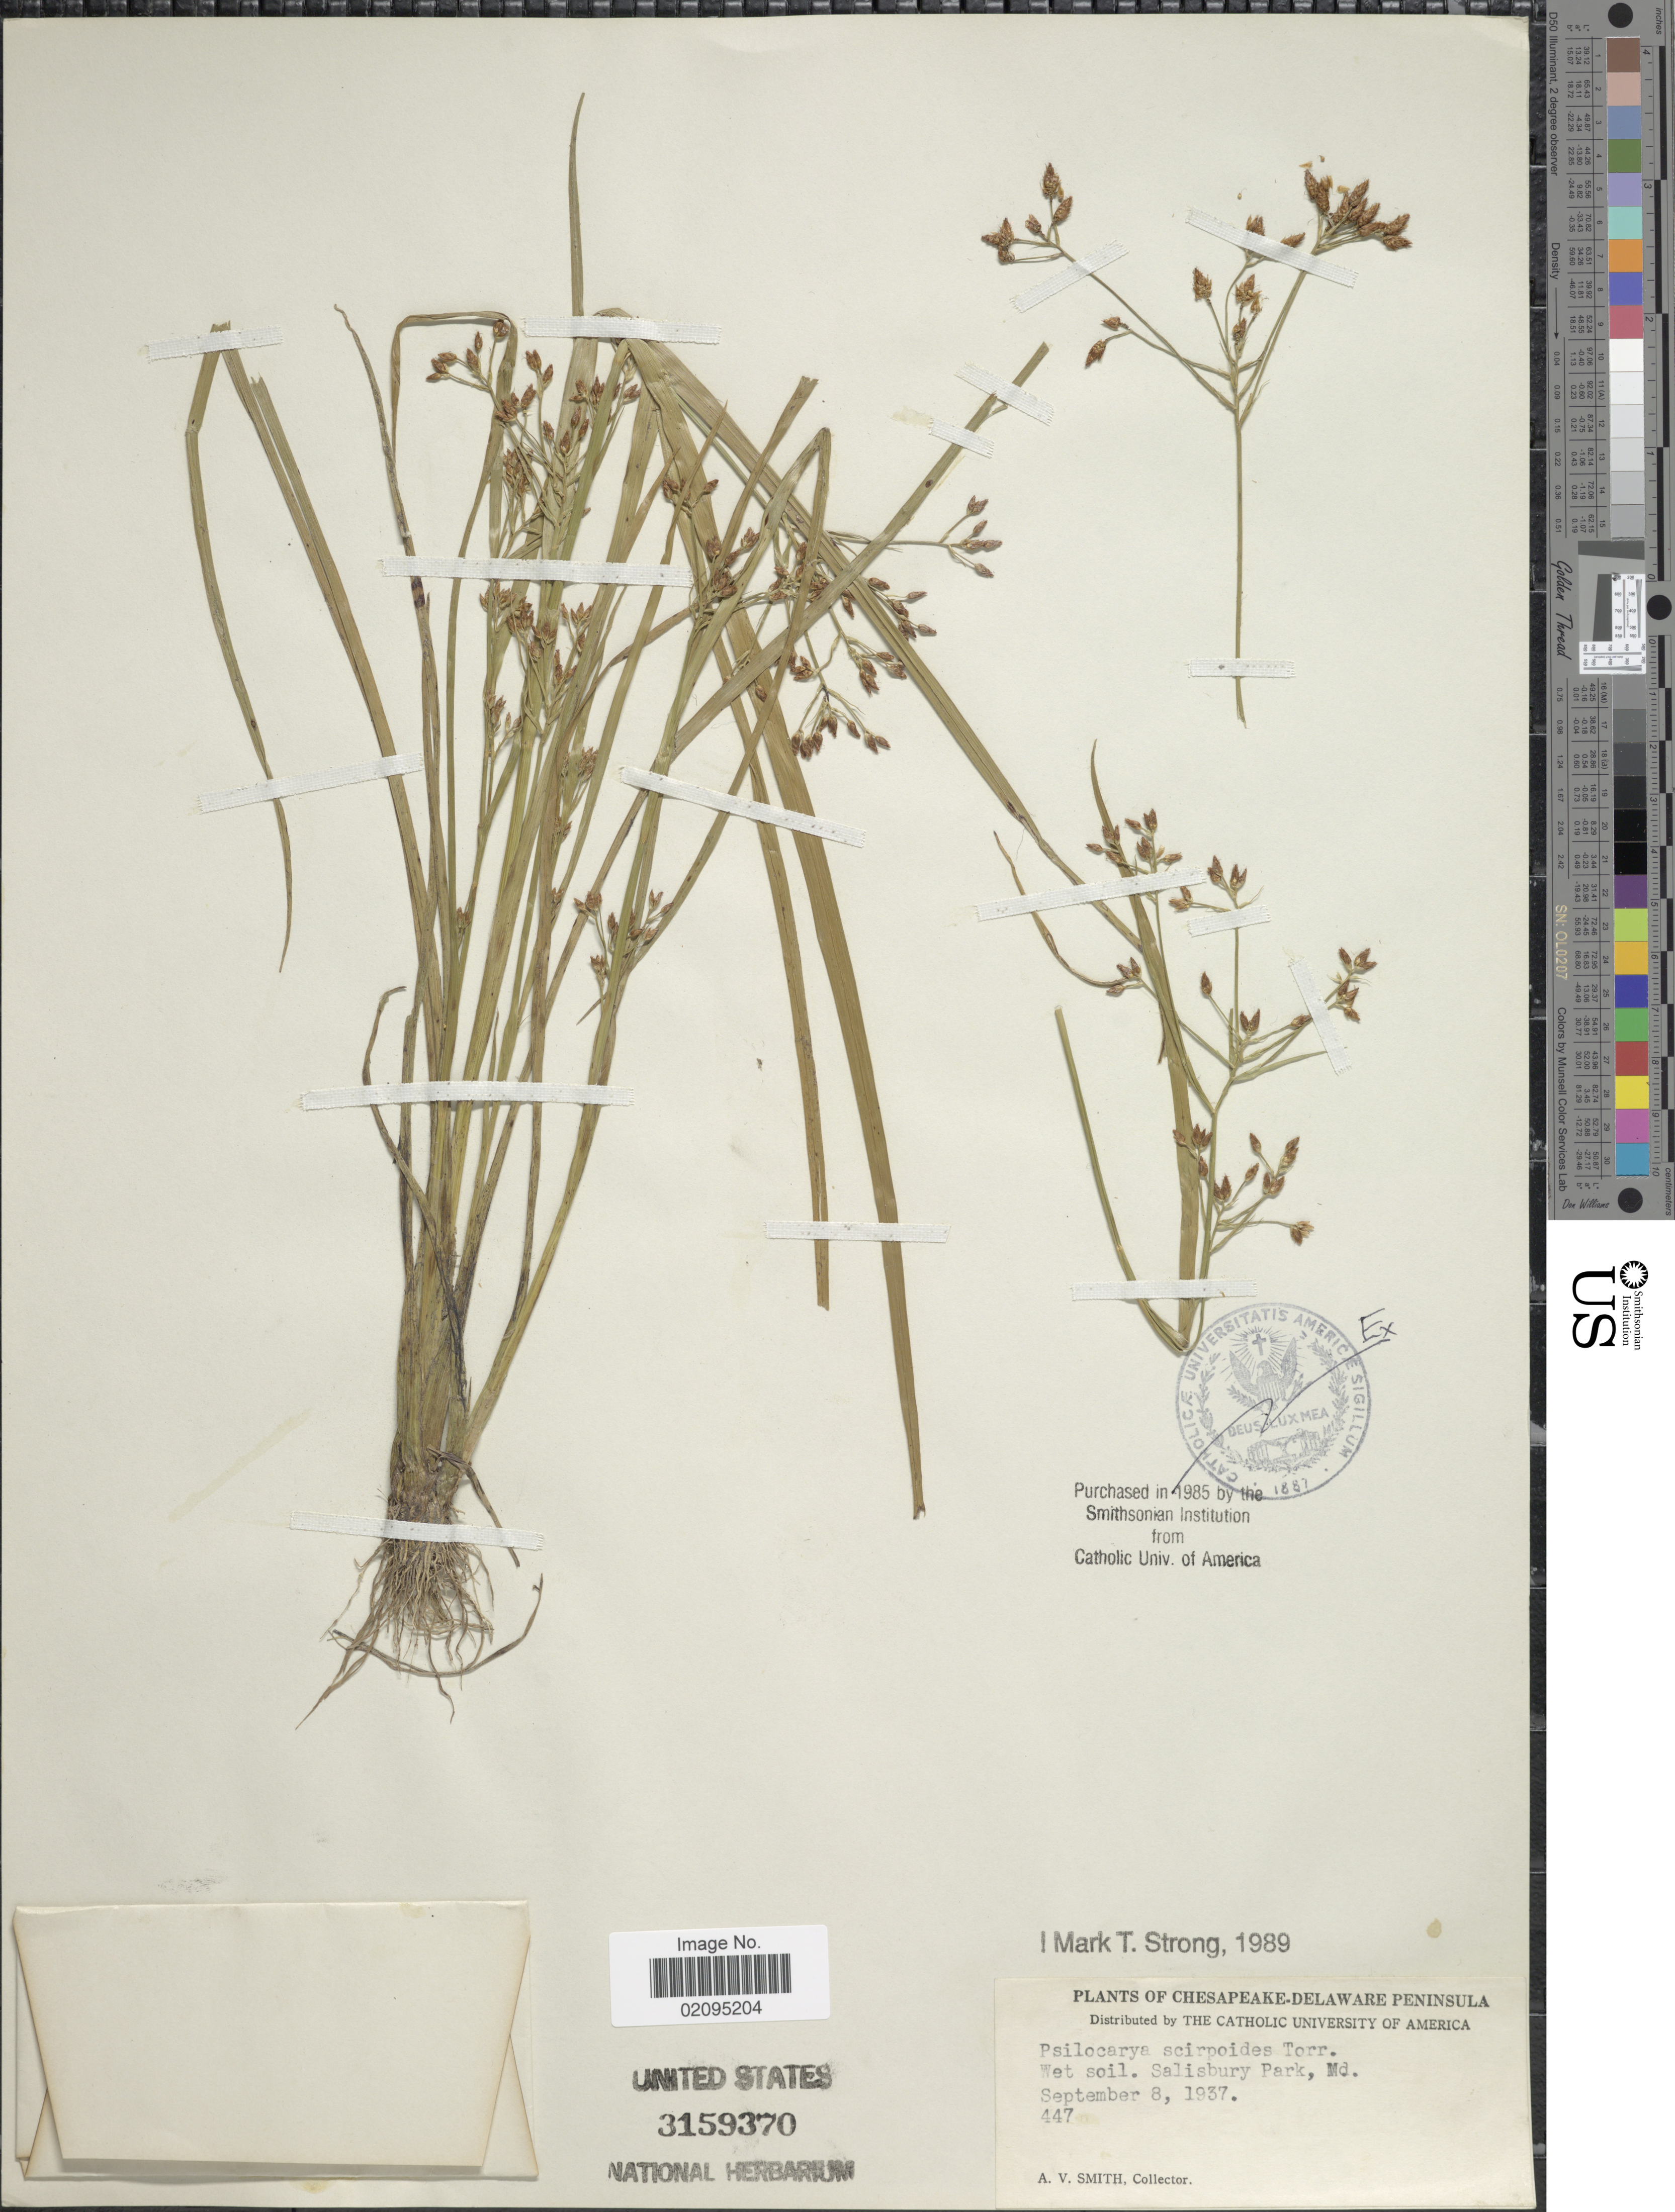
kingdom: Plantae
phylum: Tracheophyta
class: Liliopsida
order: Poales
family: Cyperaceae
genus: Rhynchospora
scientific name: Rhynchospora scirpoides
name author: (Torr.) Griseb.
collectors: A. V. P. Smith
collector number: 447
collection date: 1937-09-08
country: United States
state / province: Maryland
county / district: Wicomico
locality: Chesapeake-Delaware Peninsula. Salisbury Park.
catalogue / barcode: US 3159370